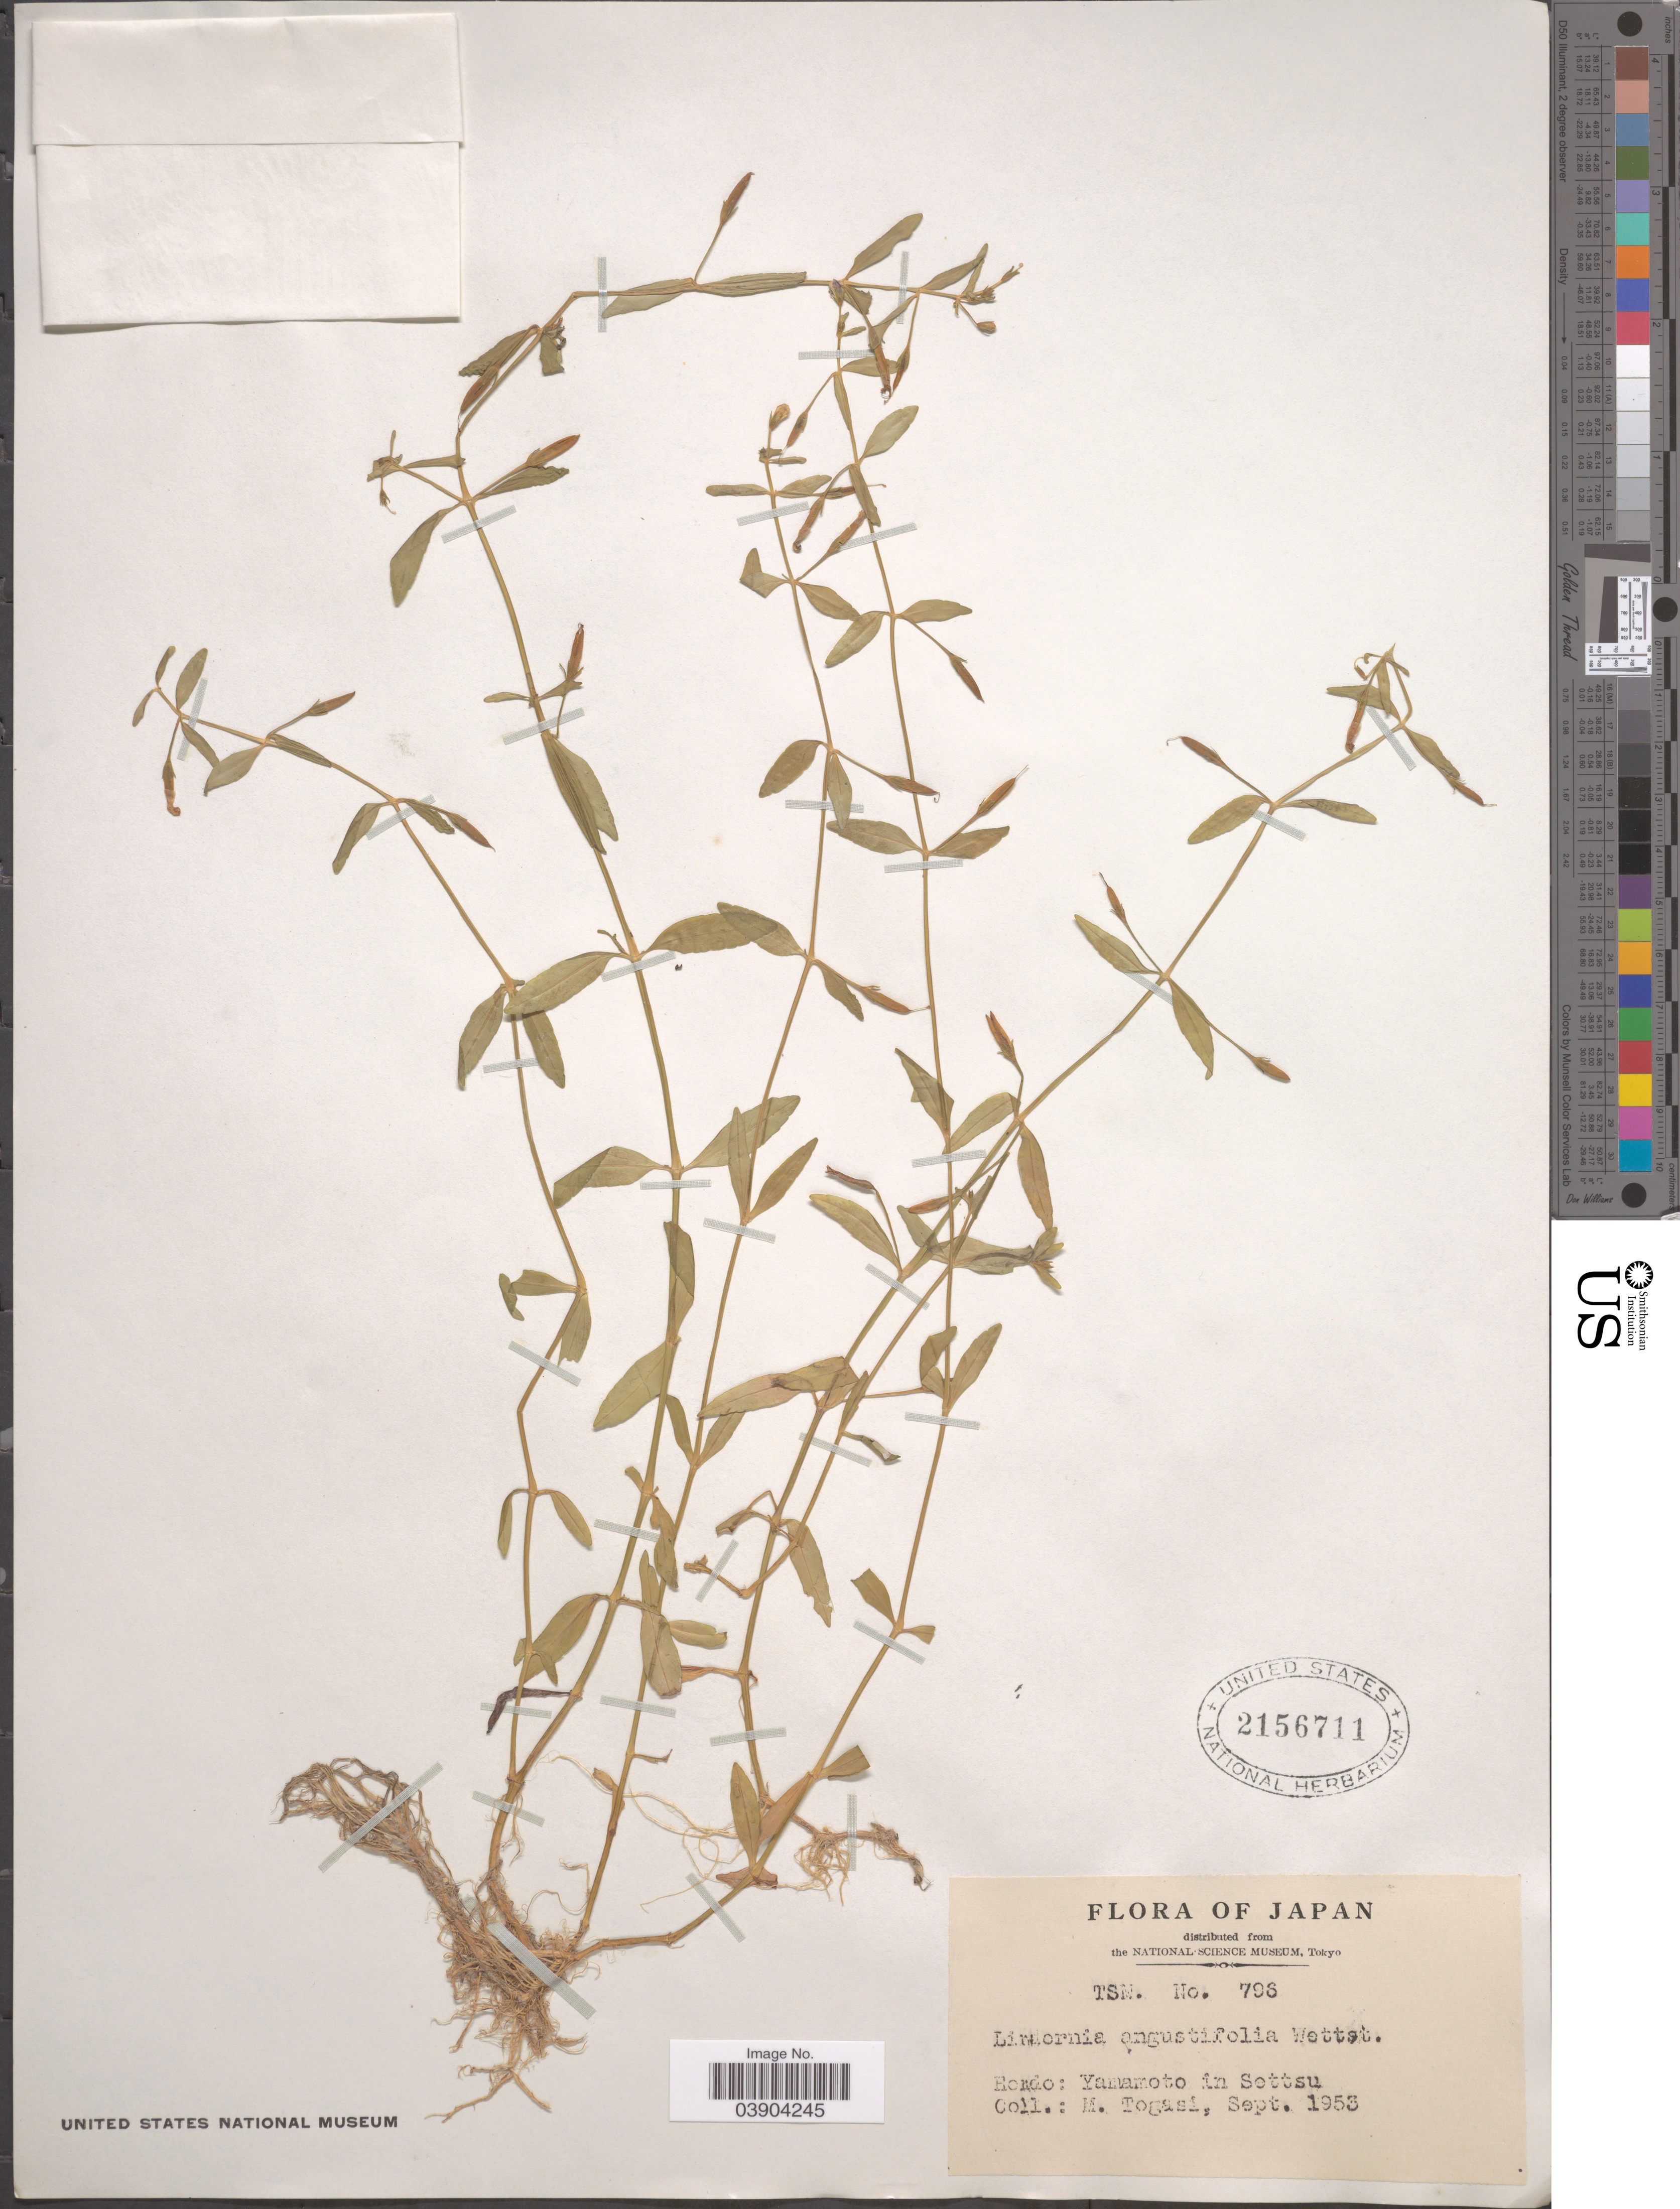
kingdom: Plantae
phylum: Tracheophyta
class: Magnoliopsida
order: Lamiales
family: Linderniaceae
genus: Lindernia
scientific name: Lindernia anagallis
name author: (Burm. f.) Pennell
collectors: M. Togasi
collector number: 796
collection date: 1953-09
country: Japan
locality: Hondo: Yamamoto in Settsu.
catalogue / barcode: US 2156711